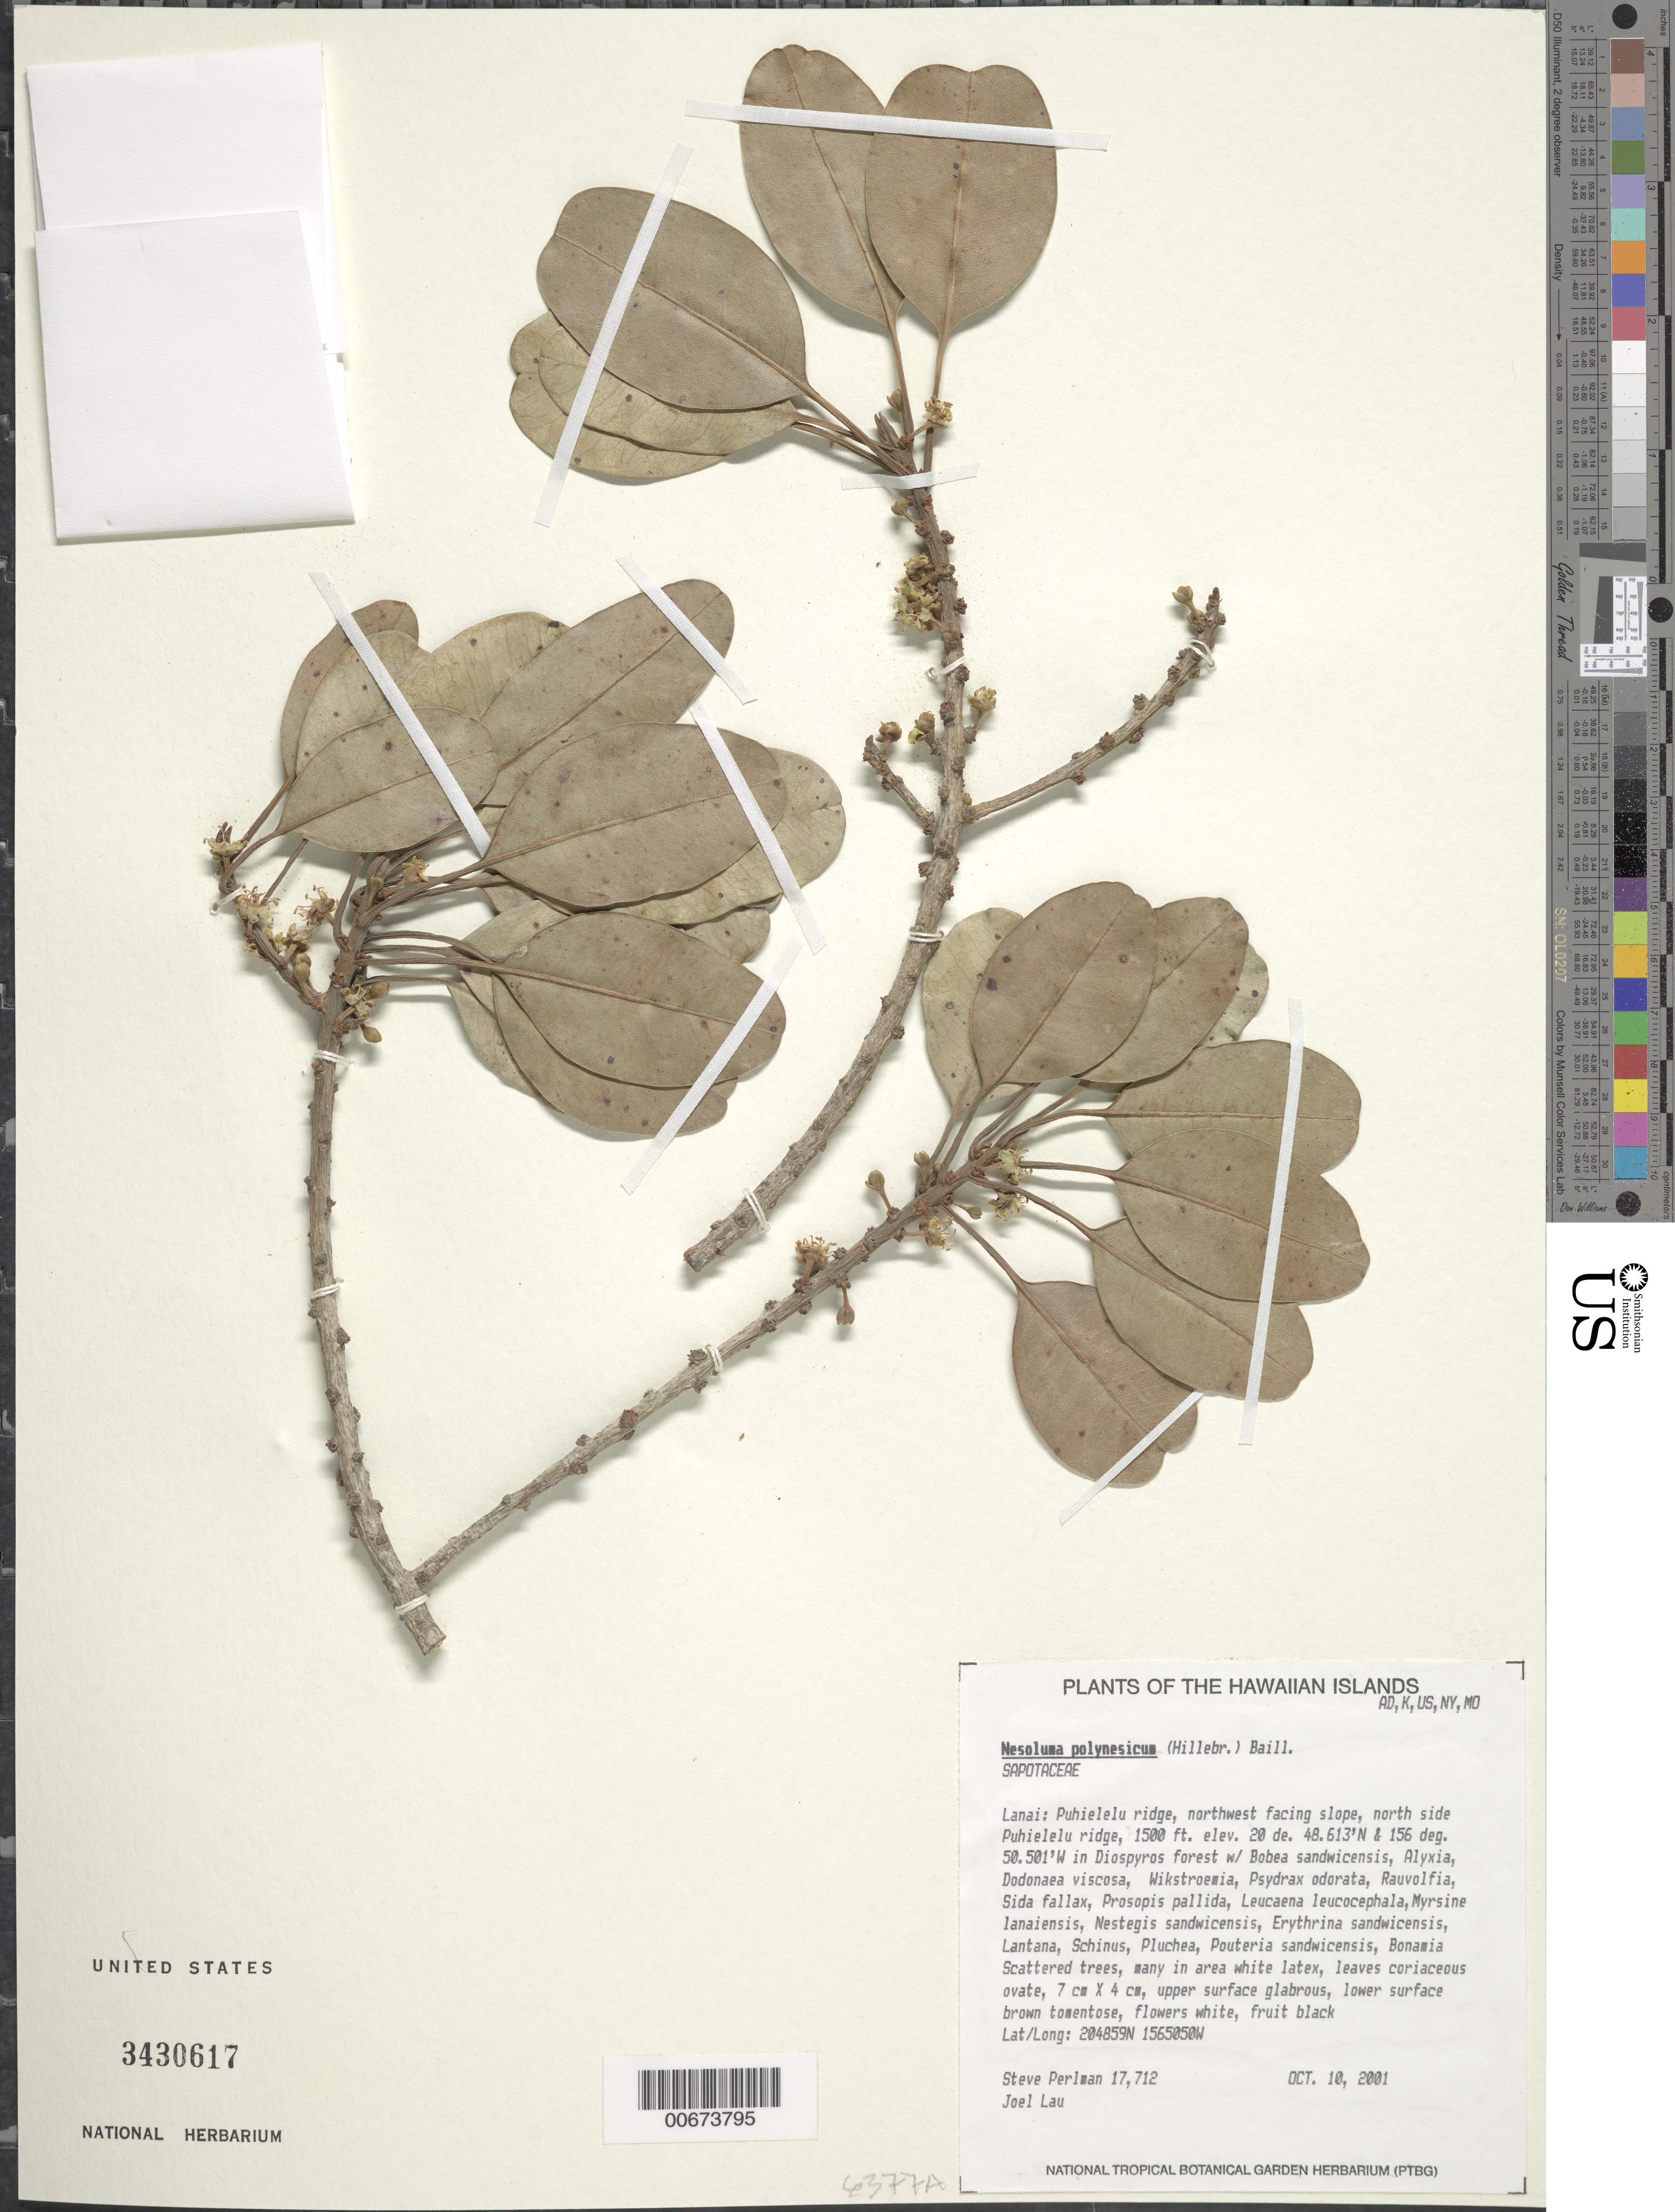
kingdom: Plantae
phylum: Tracheophyta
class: Magnoliopsida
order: Ericales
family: Sapotaceae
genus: Sideroxylon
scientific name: Sideroxylon polynesicum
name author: (Hillebr.) Smedmark & Anderb.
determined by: Wagner, W. L., (BOT), Smithsonian Institution - National Museum of Natural History (UNITED STATES)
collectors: S. P. Perlman & J. Lau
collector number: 17712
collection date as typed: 10 Oct 2001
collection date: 2001-10-10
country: United States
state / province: Hawaii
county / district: Maui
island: Lana'i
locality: Puhielelu ridge, northwest facing slope, north side Puhielelu ridge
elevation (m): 457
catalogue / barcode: US 3430617